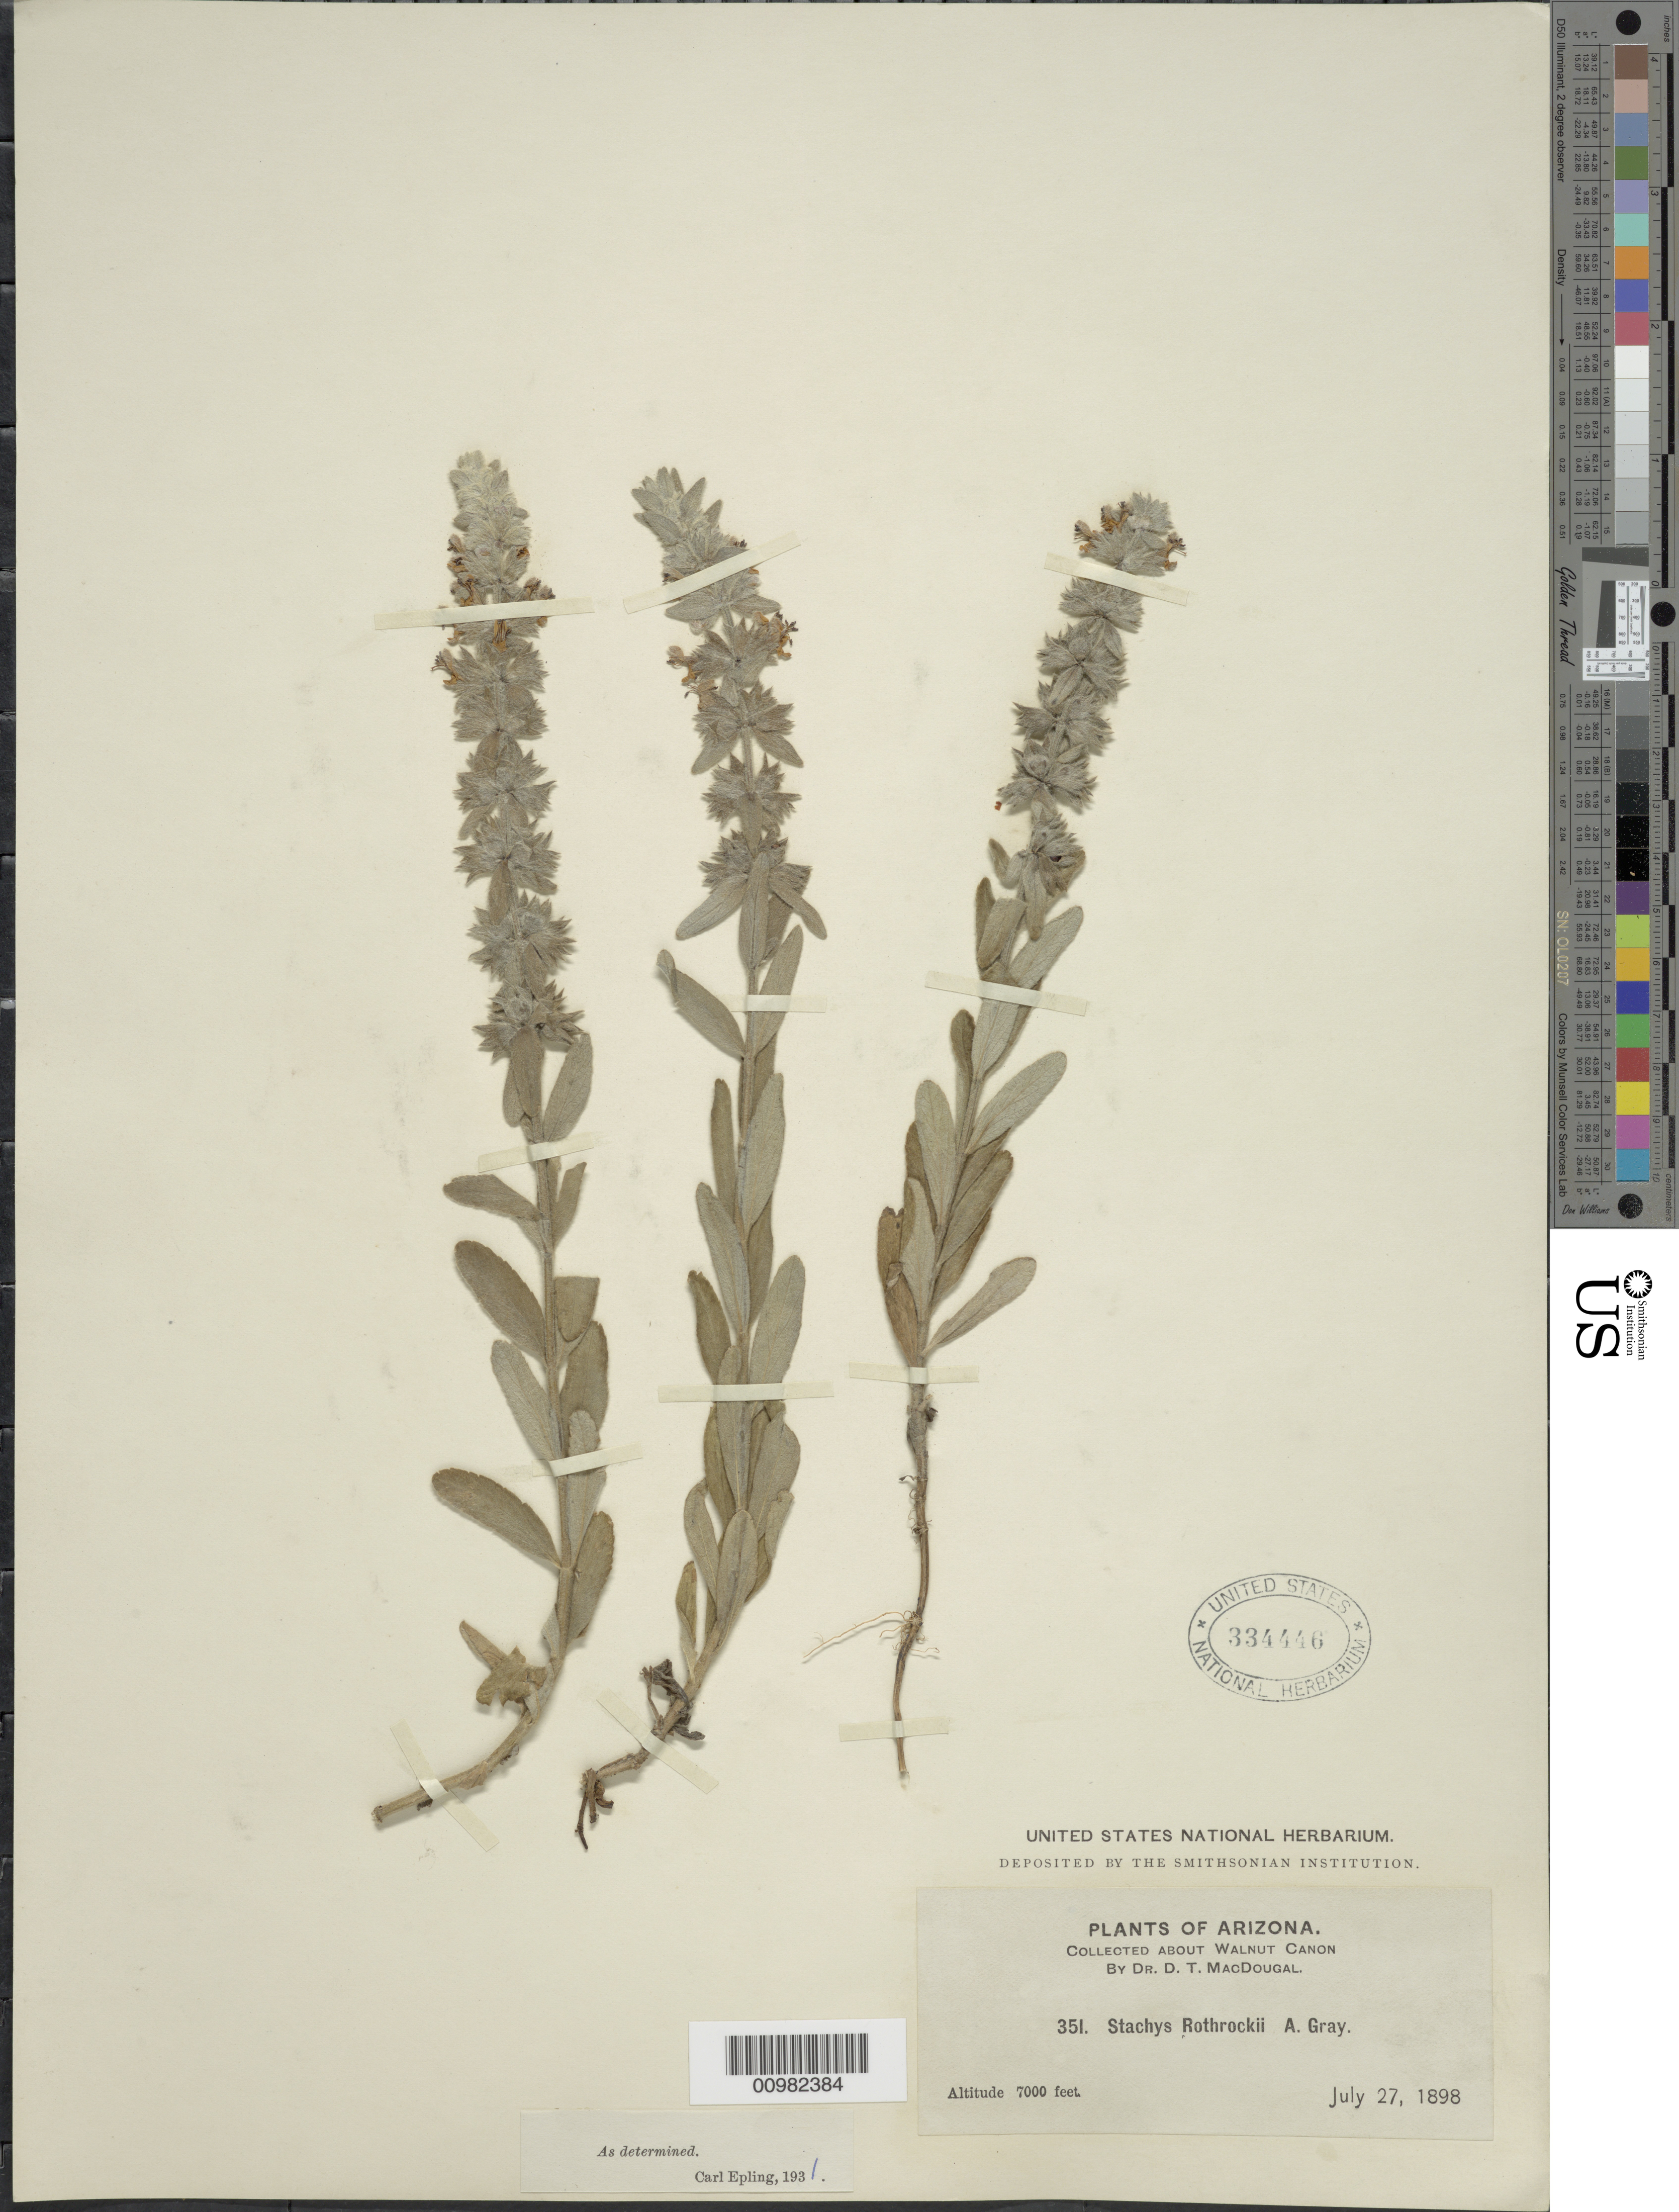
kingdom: Plantae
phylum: Tracheophyta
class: Magnoliopsida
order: Lamiales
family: Lamiaceae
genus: Stachys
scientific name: Stachys rothrockii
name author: A. Gray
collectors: D. T. MacDougal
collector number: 351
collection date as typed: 27 Jul 1898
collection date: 1898-07-27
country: United States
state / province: Arizona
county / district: Coconino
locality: Walnut Canyon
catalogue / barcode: US 334446